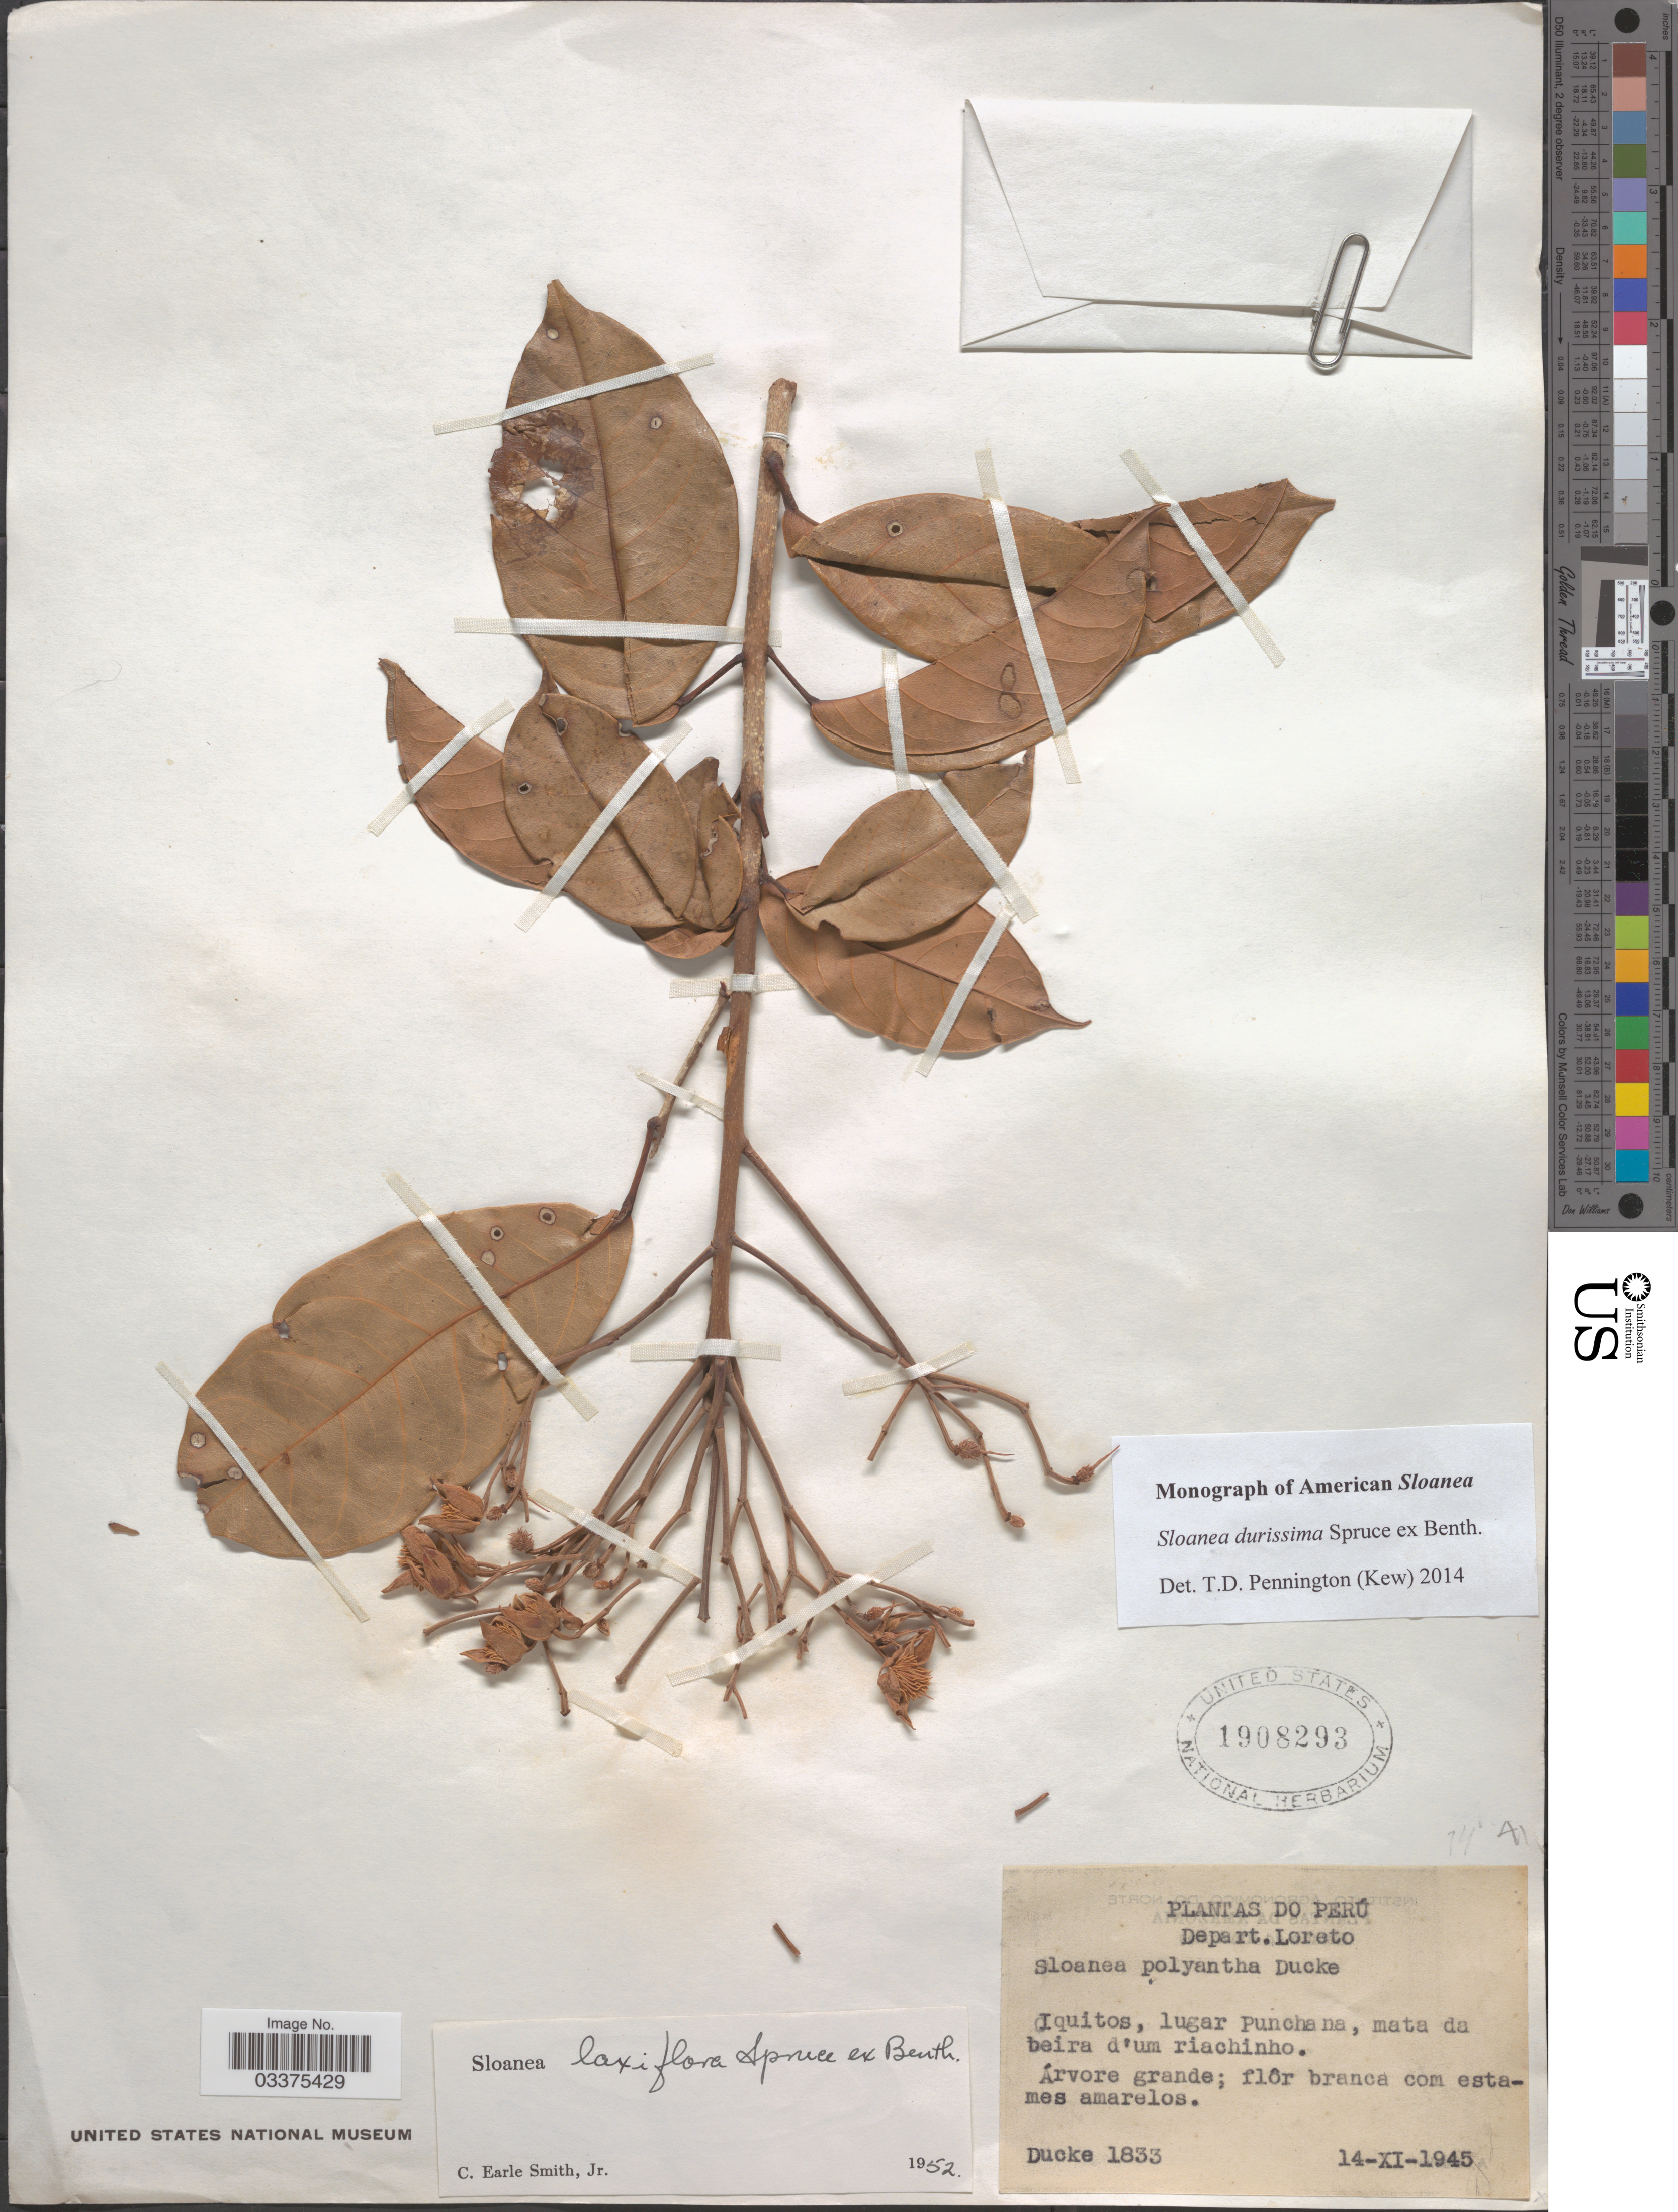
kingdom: Plantae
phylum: Tracheophyta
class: Magnoliopsida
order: Oxalidales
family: Elaeocarpaceae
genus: Sloanea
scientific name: Sloanea durissima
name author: Spruce ex Benth.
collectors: A. Ducke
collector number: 1833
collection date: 1945-11-14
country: Peru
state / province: Loreto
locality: Depart. Loreto. Iquitos, lugar Punchana, mata da beira d'um riachinho.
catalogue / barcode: US 1908293